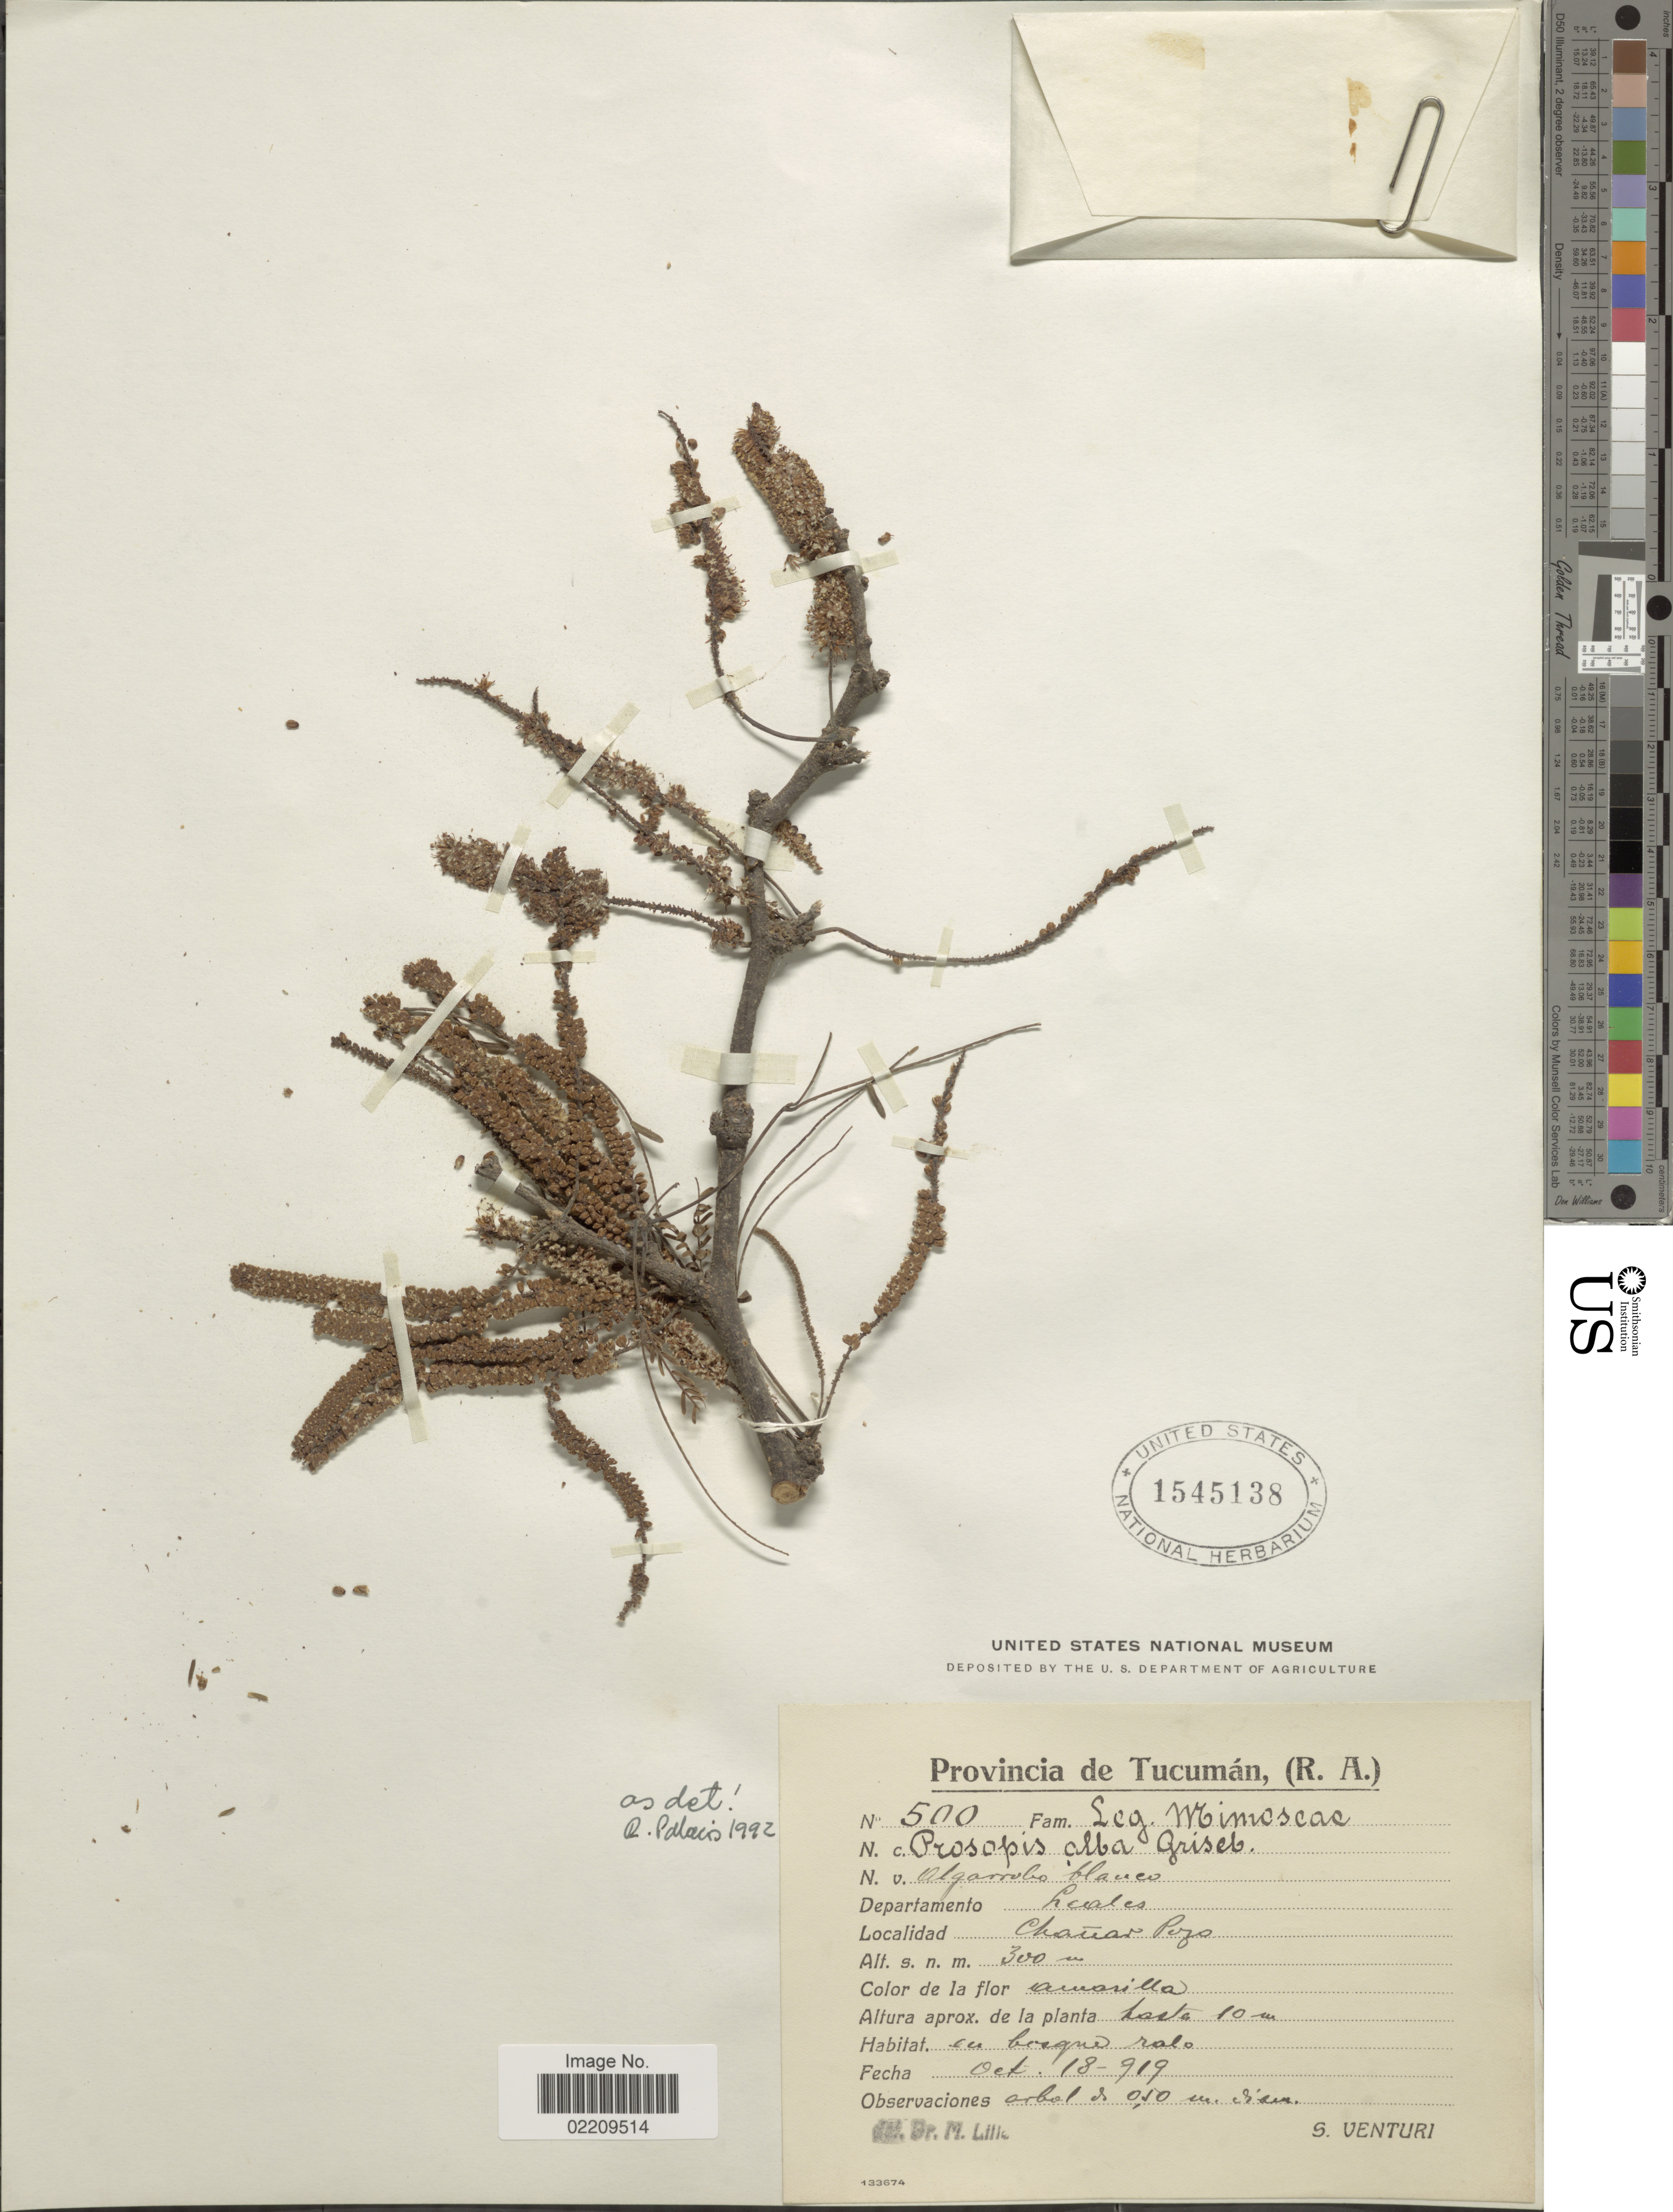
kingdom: Plantae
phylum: Tracheophyta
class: Magnoliopsida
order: Fabales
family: Fabaceae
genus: Neltuma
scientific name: Neltuma alba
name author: (Griseb.) C. E. Hughes & G.P. Lewis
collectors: S. Venturi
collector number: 500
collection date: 1919-10-18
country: Argentina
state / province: Tucuman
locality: Provincia de Tucuman, (R.A.). Departamento: Leales. Chanar Pozo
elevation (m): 300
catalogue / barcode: US 1545138